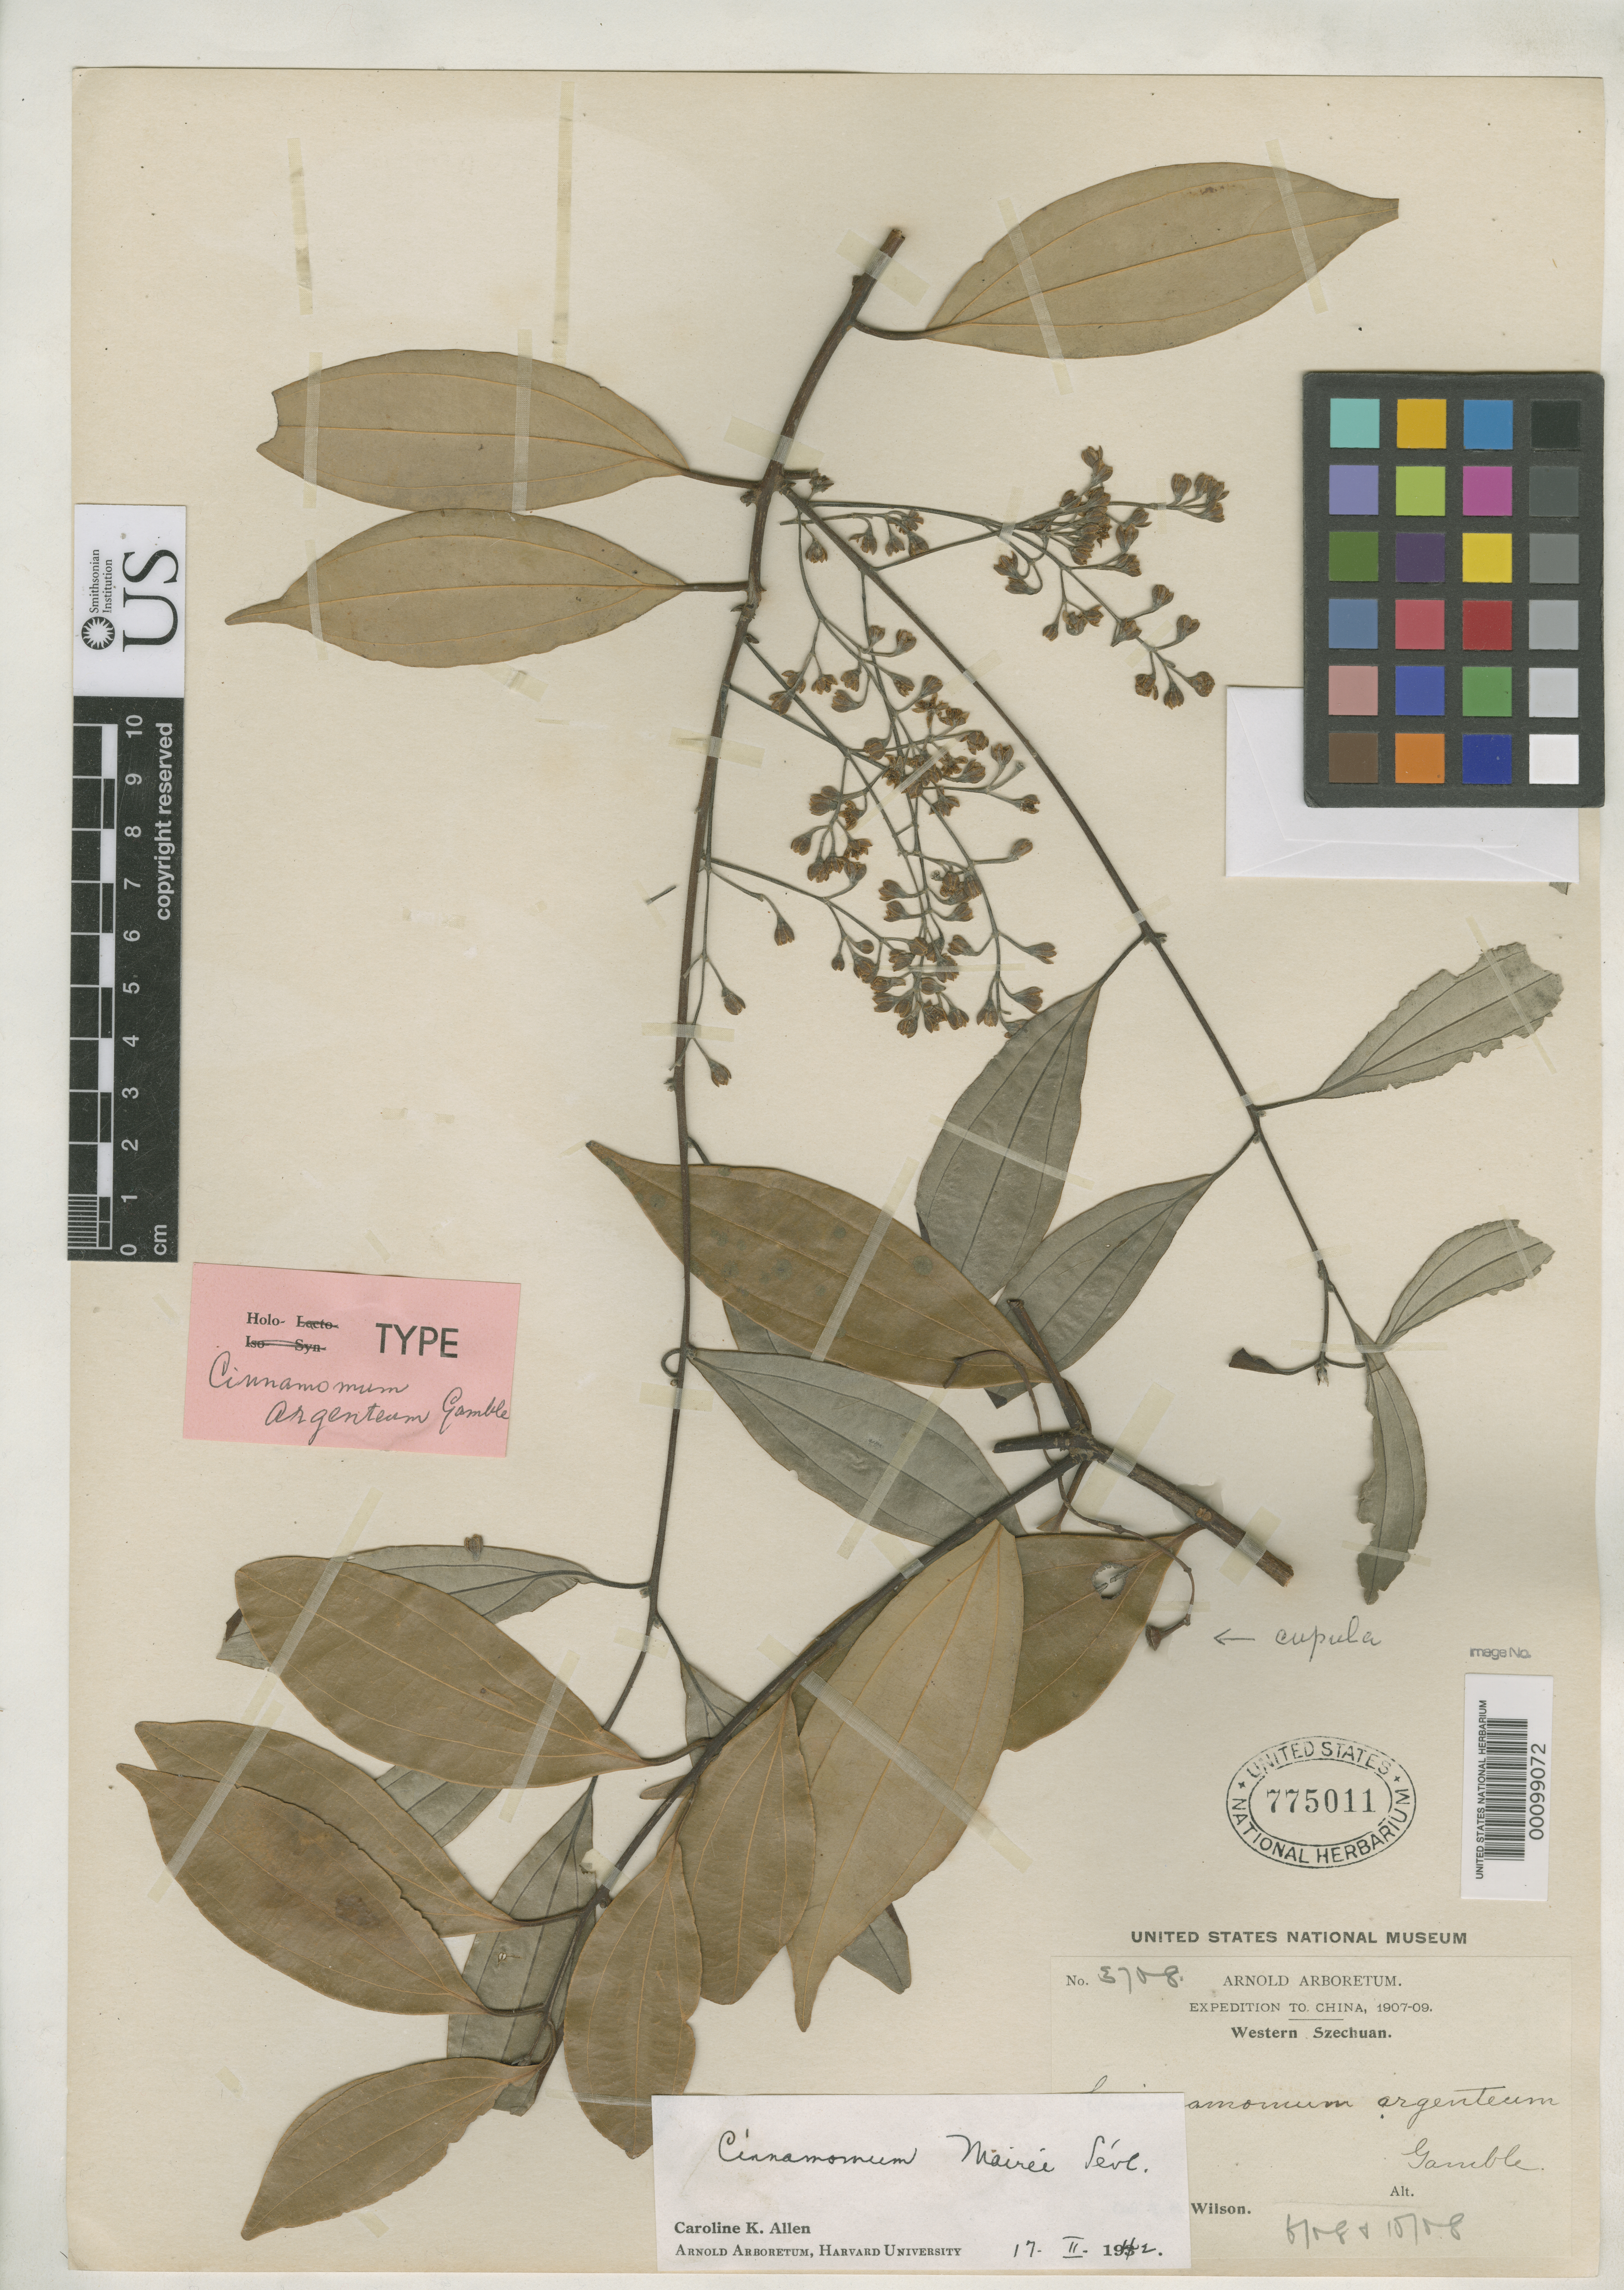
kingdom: Plantae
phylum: Tracheophyta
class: Magnoliopsida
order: Laurales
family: Lauraceae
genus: Cinnamomum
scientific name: Cinnamomum argenteum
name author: Gamble in Sarg.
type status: Type Fragment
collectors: E. H. Wilson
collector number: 3708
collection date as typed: Jun 1908 to -- Oct 1908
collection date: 1908-06/1908-10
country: China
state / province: Sichuan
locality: Wa-shan.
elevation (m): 1300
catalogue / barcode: US 775011